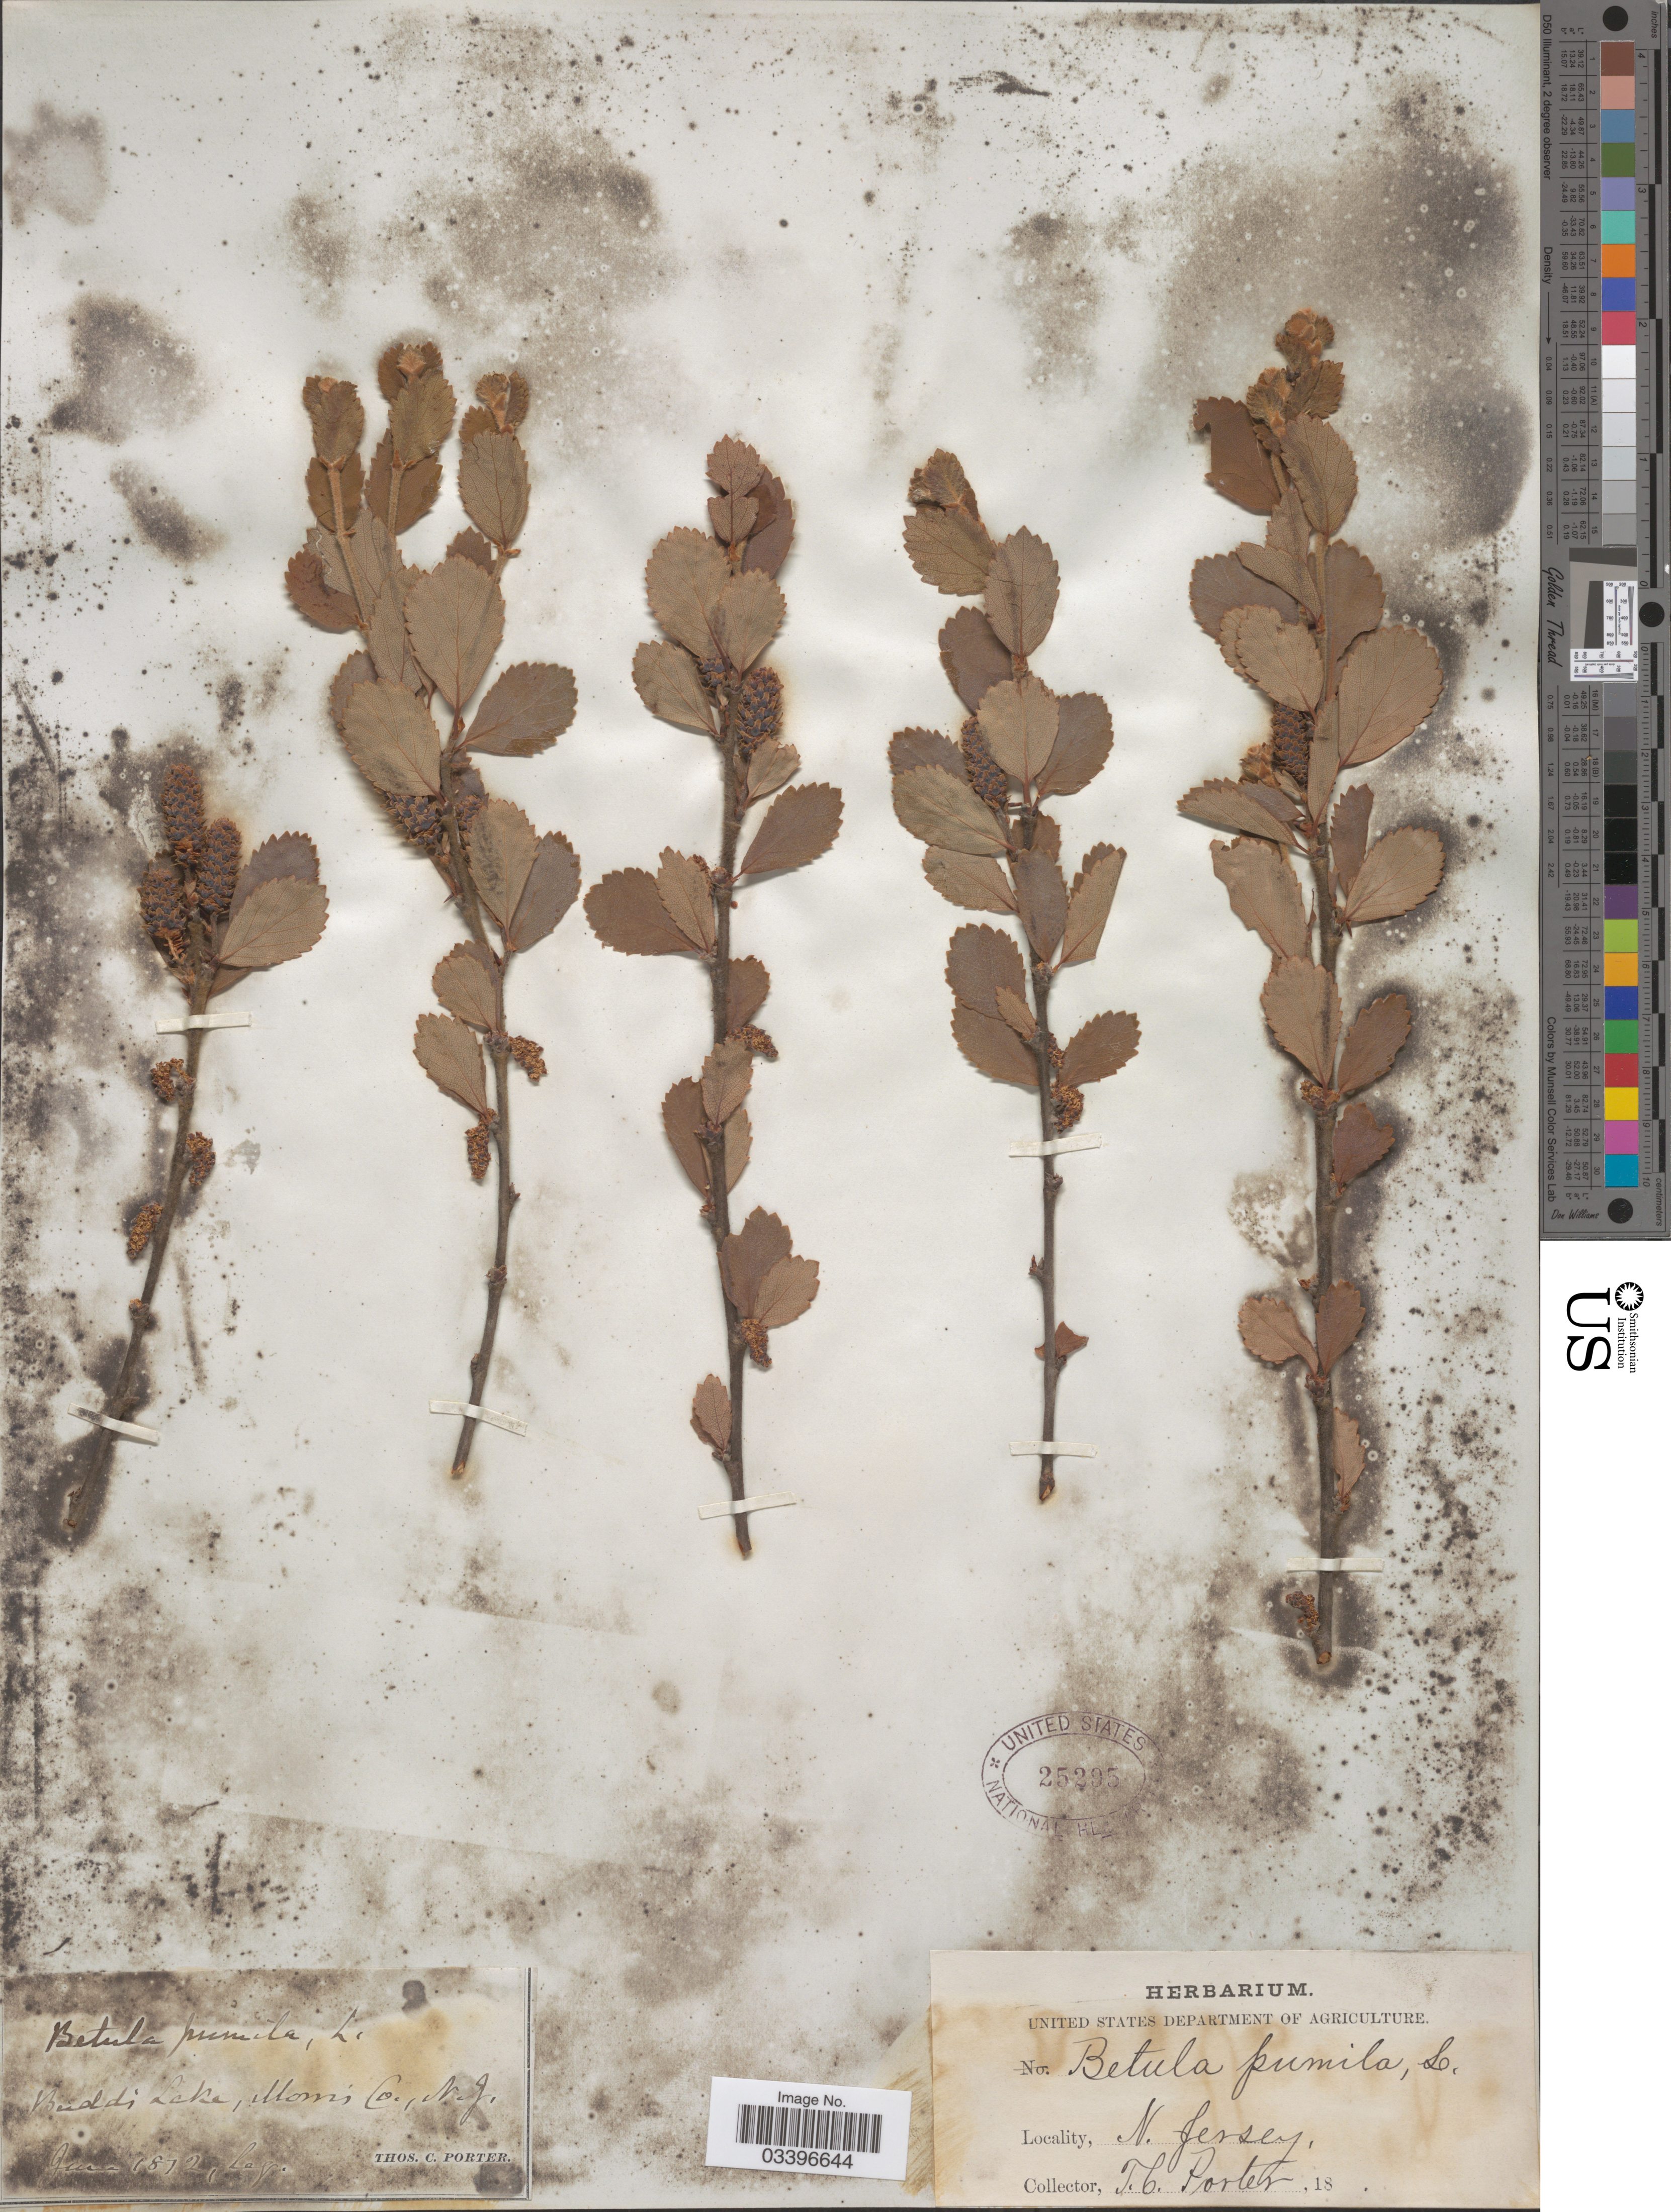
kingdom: Plantae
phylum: Tracheophyta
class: Magnoliopsida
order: Fagales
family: Betulaceae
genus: Betula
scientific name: Betula pumila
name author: L.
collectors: T. Porter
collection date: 1872-06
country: United States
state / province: New Jersey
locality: Budd's Lake, Morris Co.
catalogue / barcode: US 25295